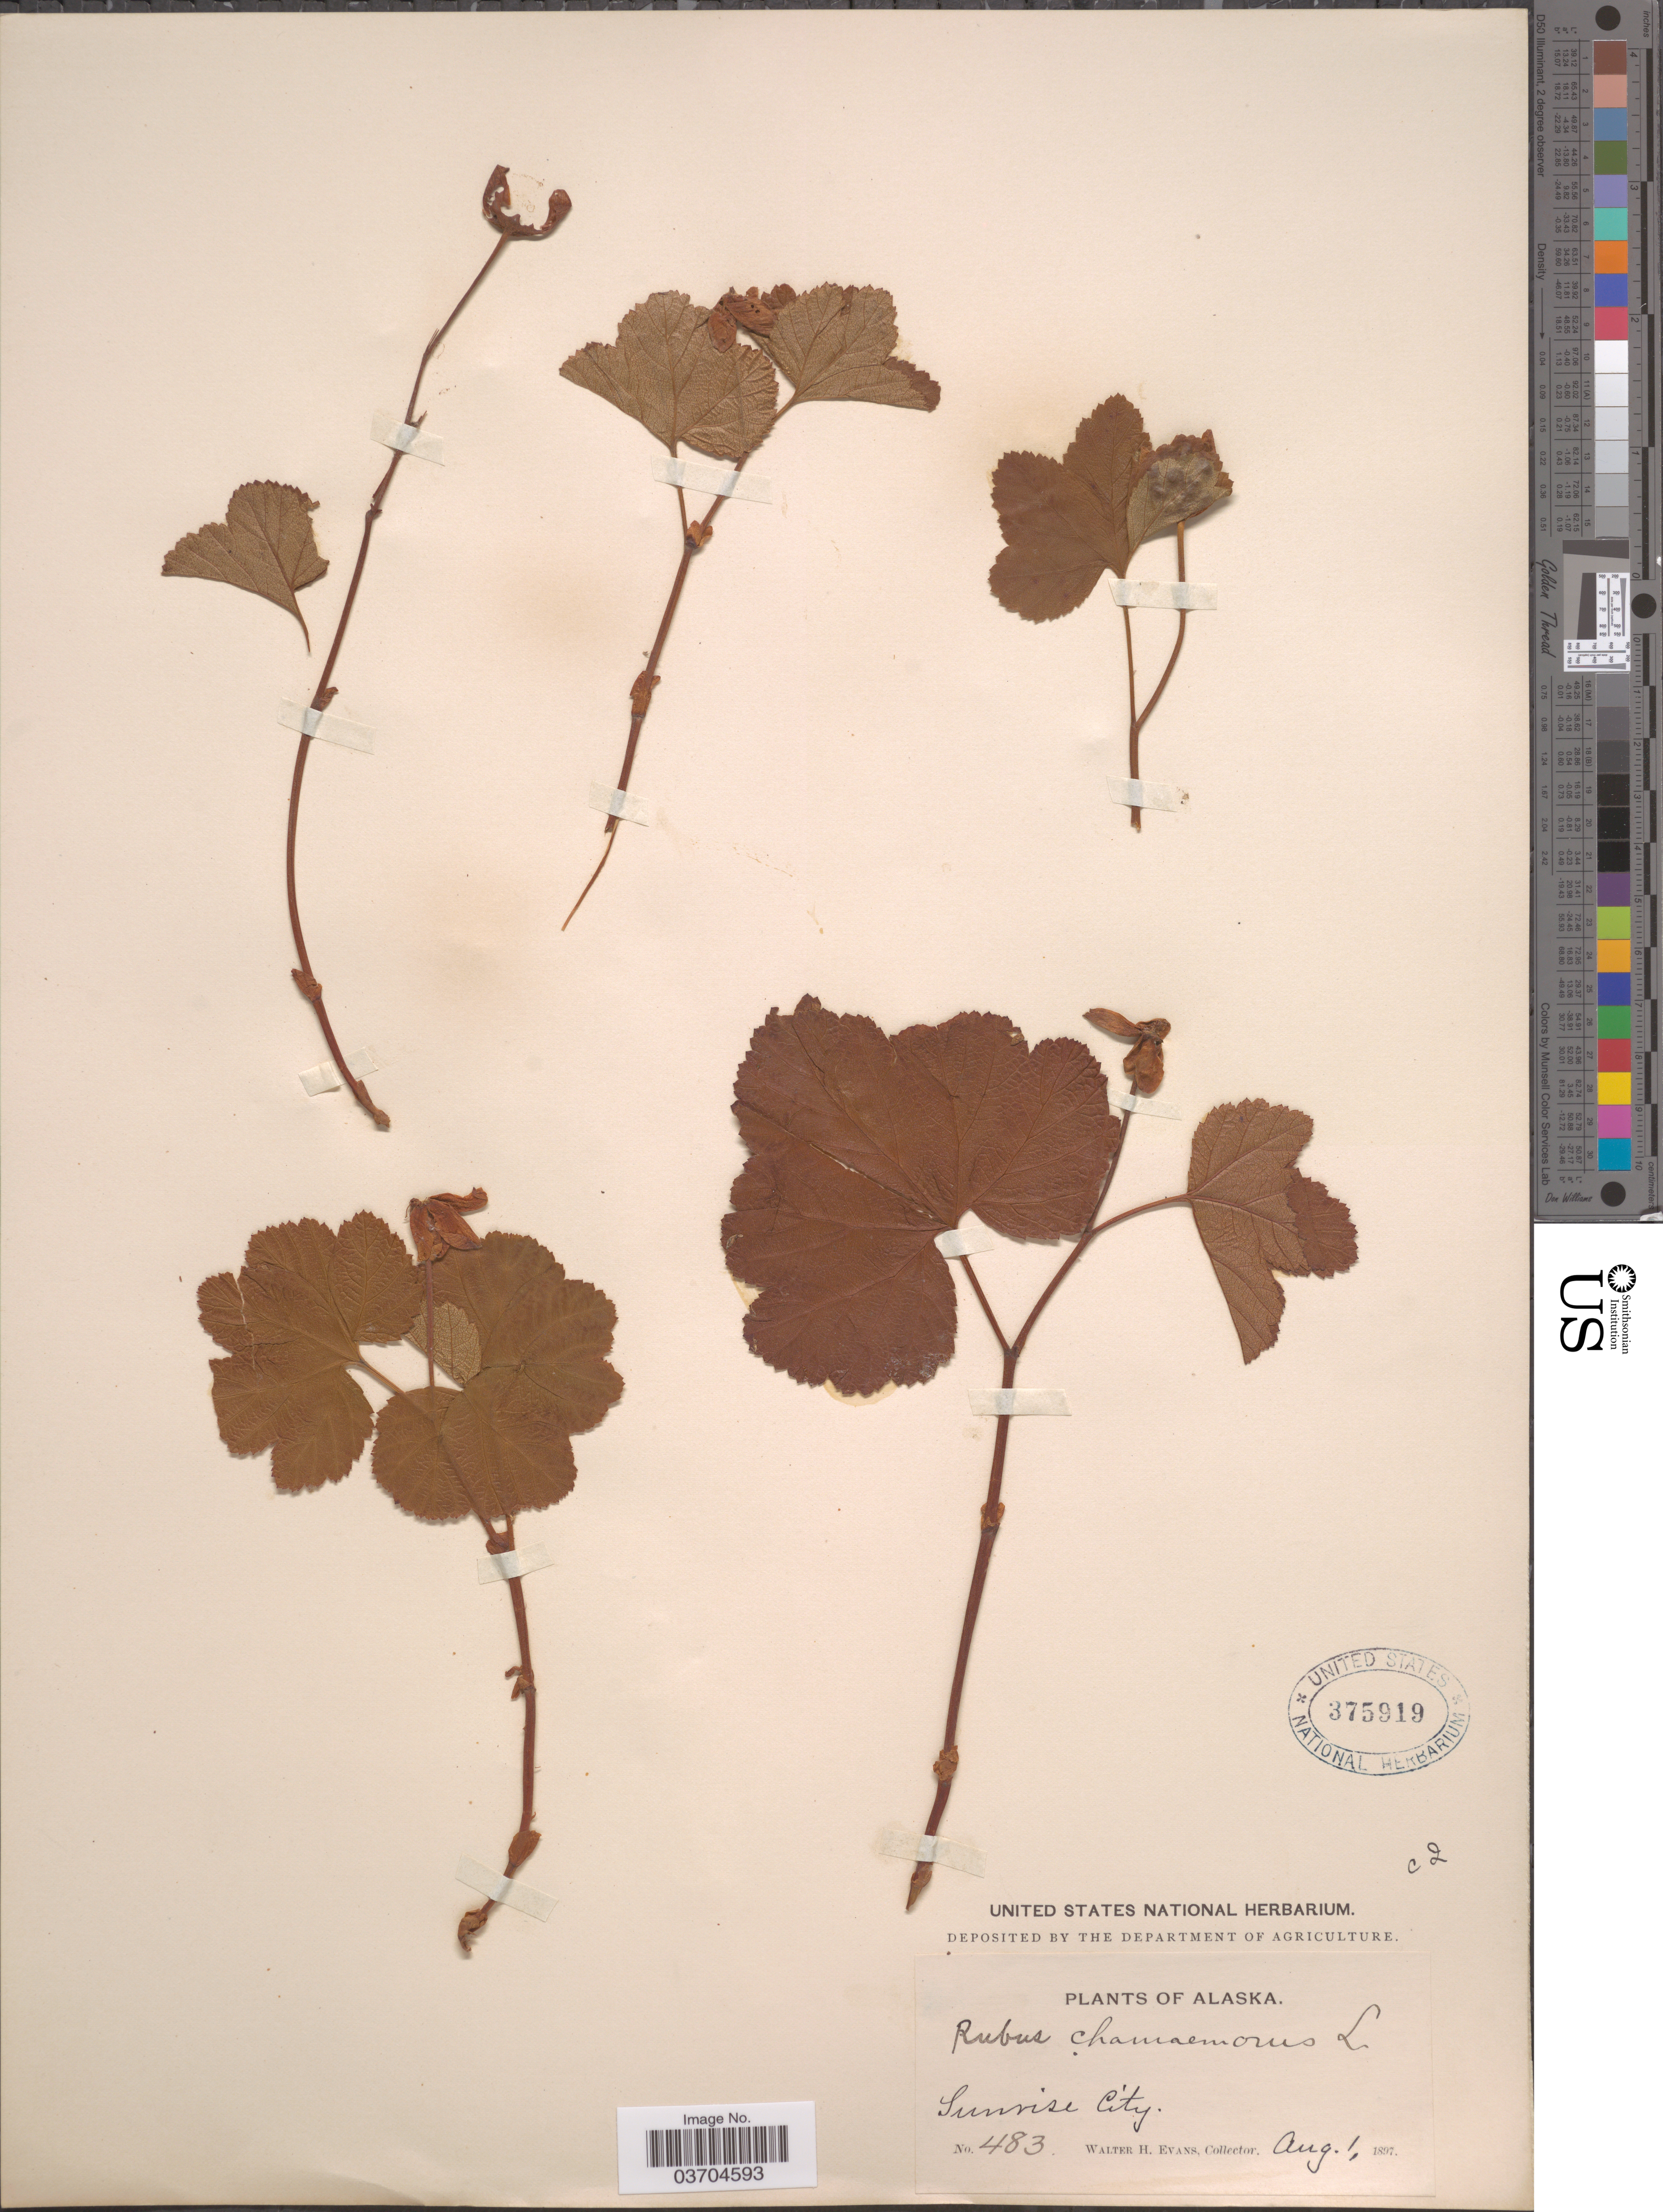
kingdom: Plantae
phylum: Tracheophyta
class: Magnoliopsida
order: Rosales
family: Rosaceae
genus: Rubus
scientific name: Rubus chamaemorus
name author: L.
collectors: W. H. Evans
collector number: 483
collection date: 1897-08-01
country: United States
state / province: Alaska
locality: Sunrise City.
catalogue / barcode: US 375919